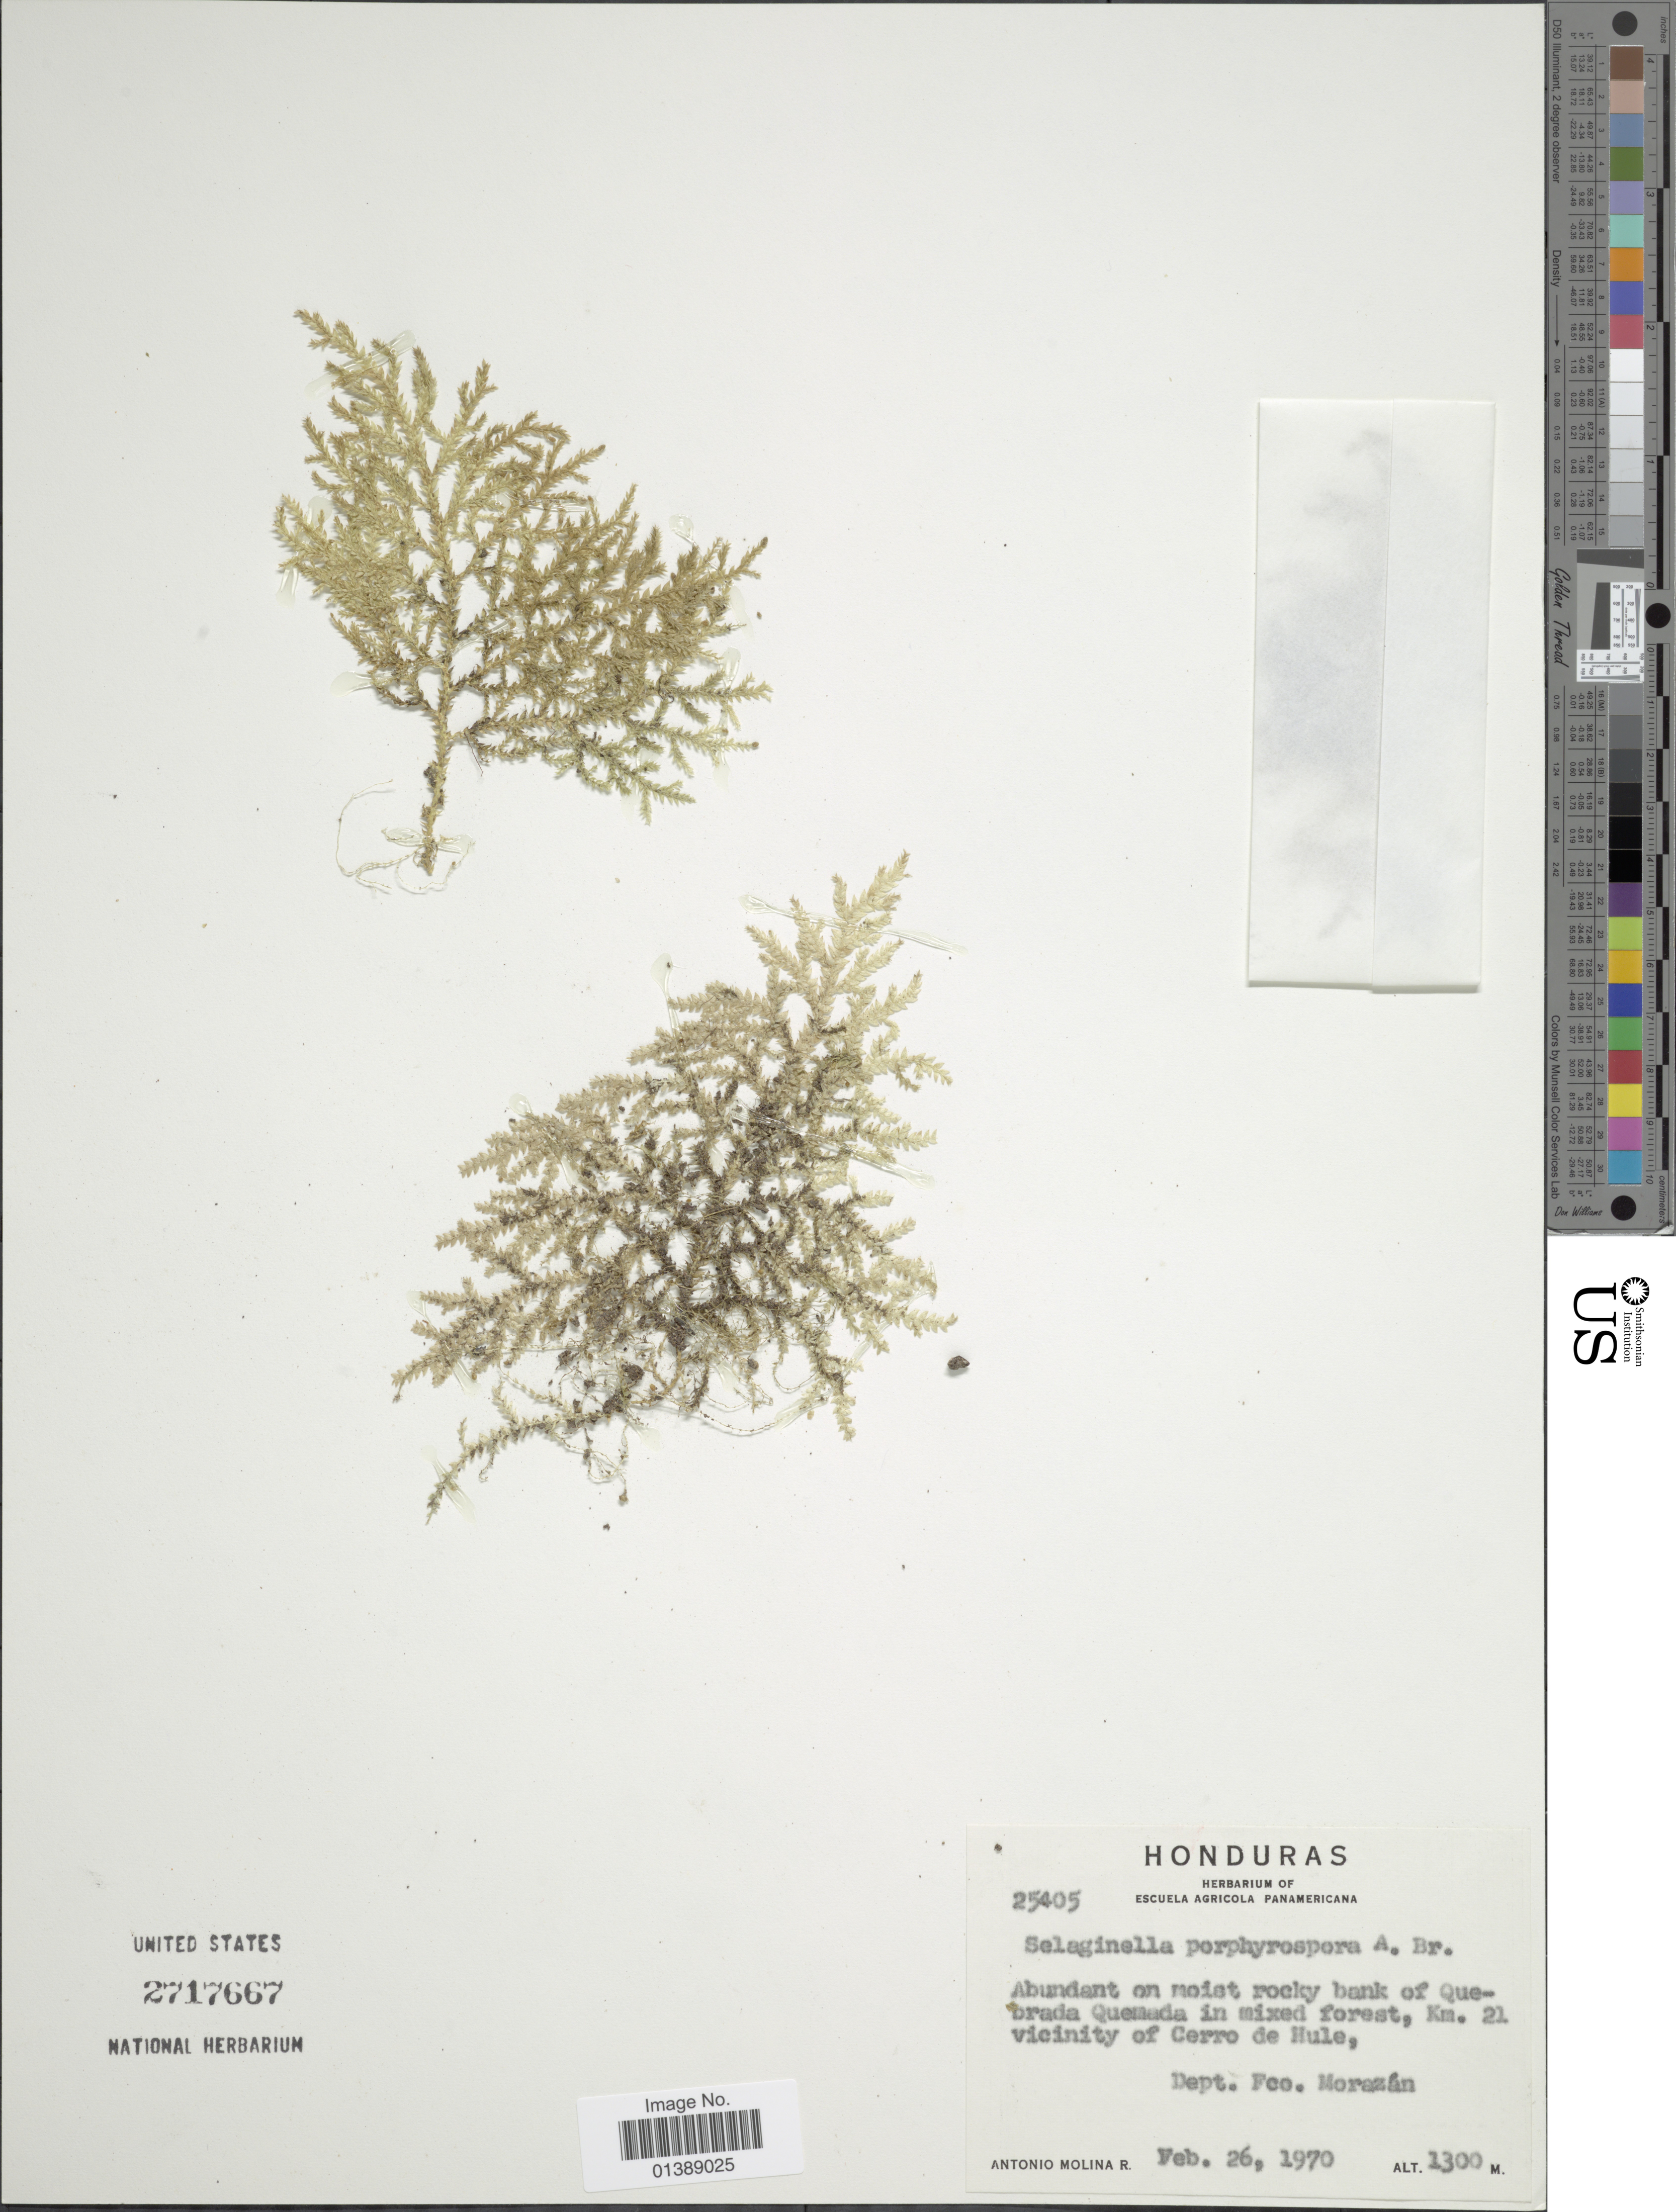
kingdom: Plantae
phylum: Tracheophyta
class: Lycopodiopsida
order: Selaginellales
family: Selaginellaceae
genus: Selaginella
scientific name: Selaginella porphyrospora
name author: A. Braun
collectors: A. Molina R.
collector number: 25405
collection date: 1970-02-26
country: Honduras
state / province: Fco. Morazán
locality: Km. 21 vicinity of Cerro de Hule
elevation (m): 1300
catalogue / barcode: US 2717667